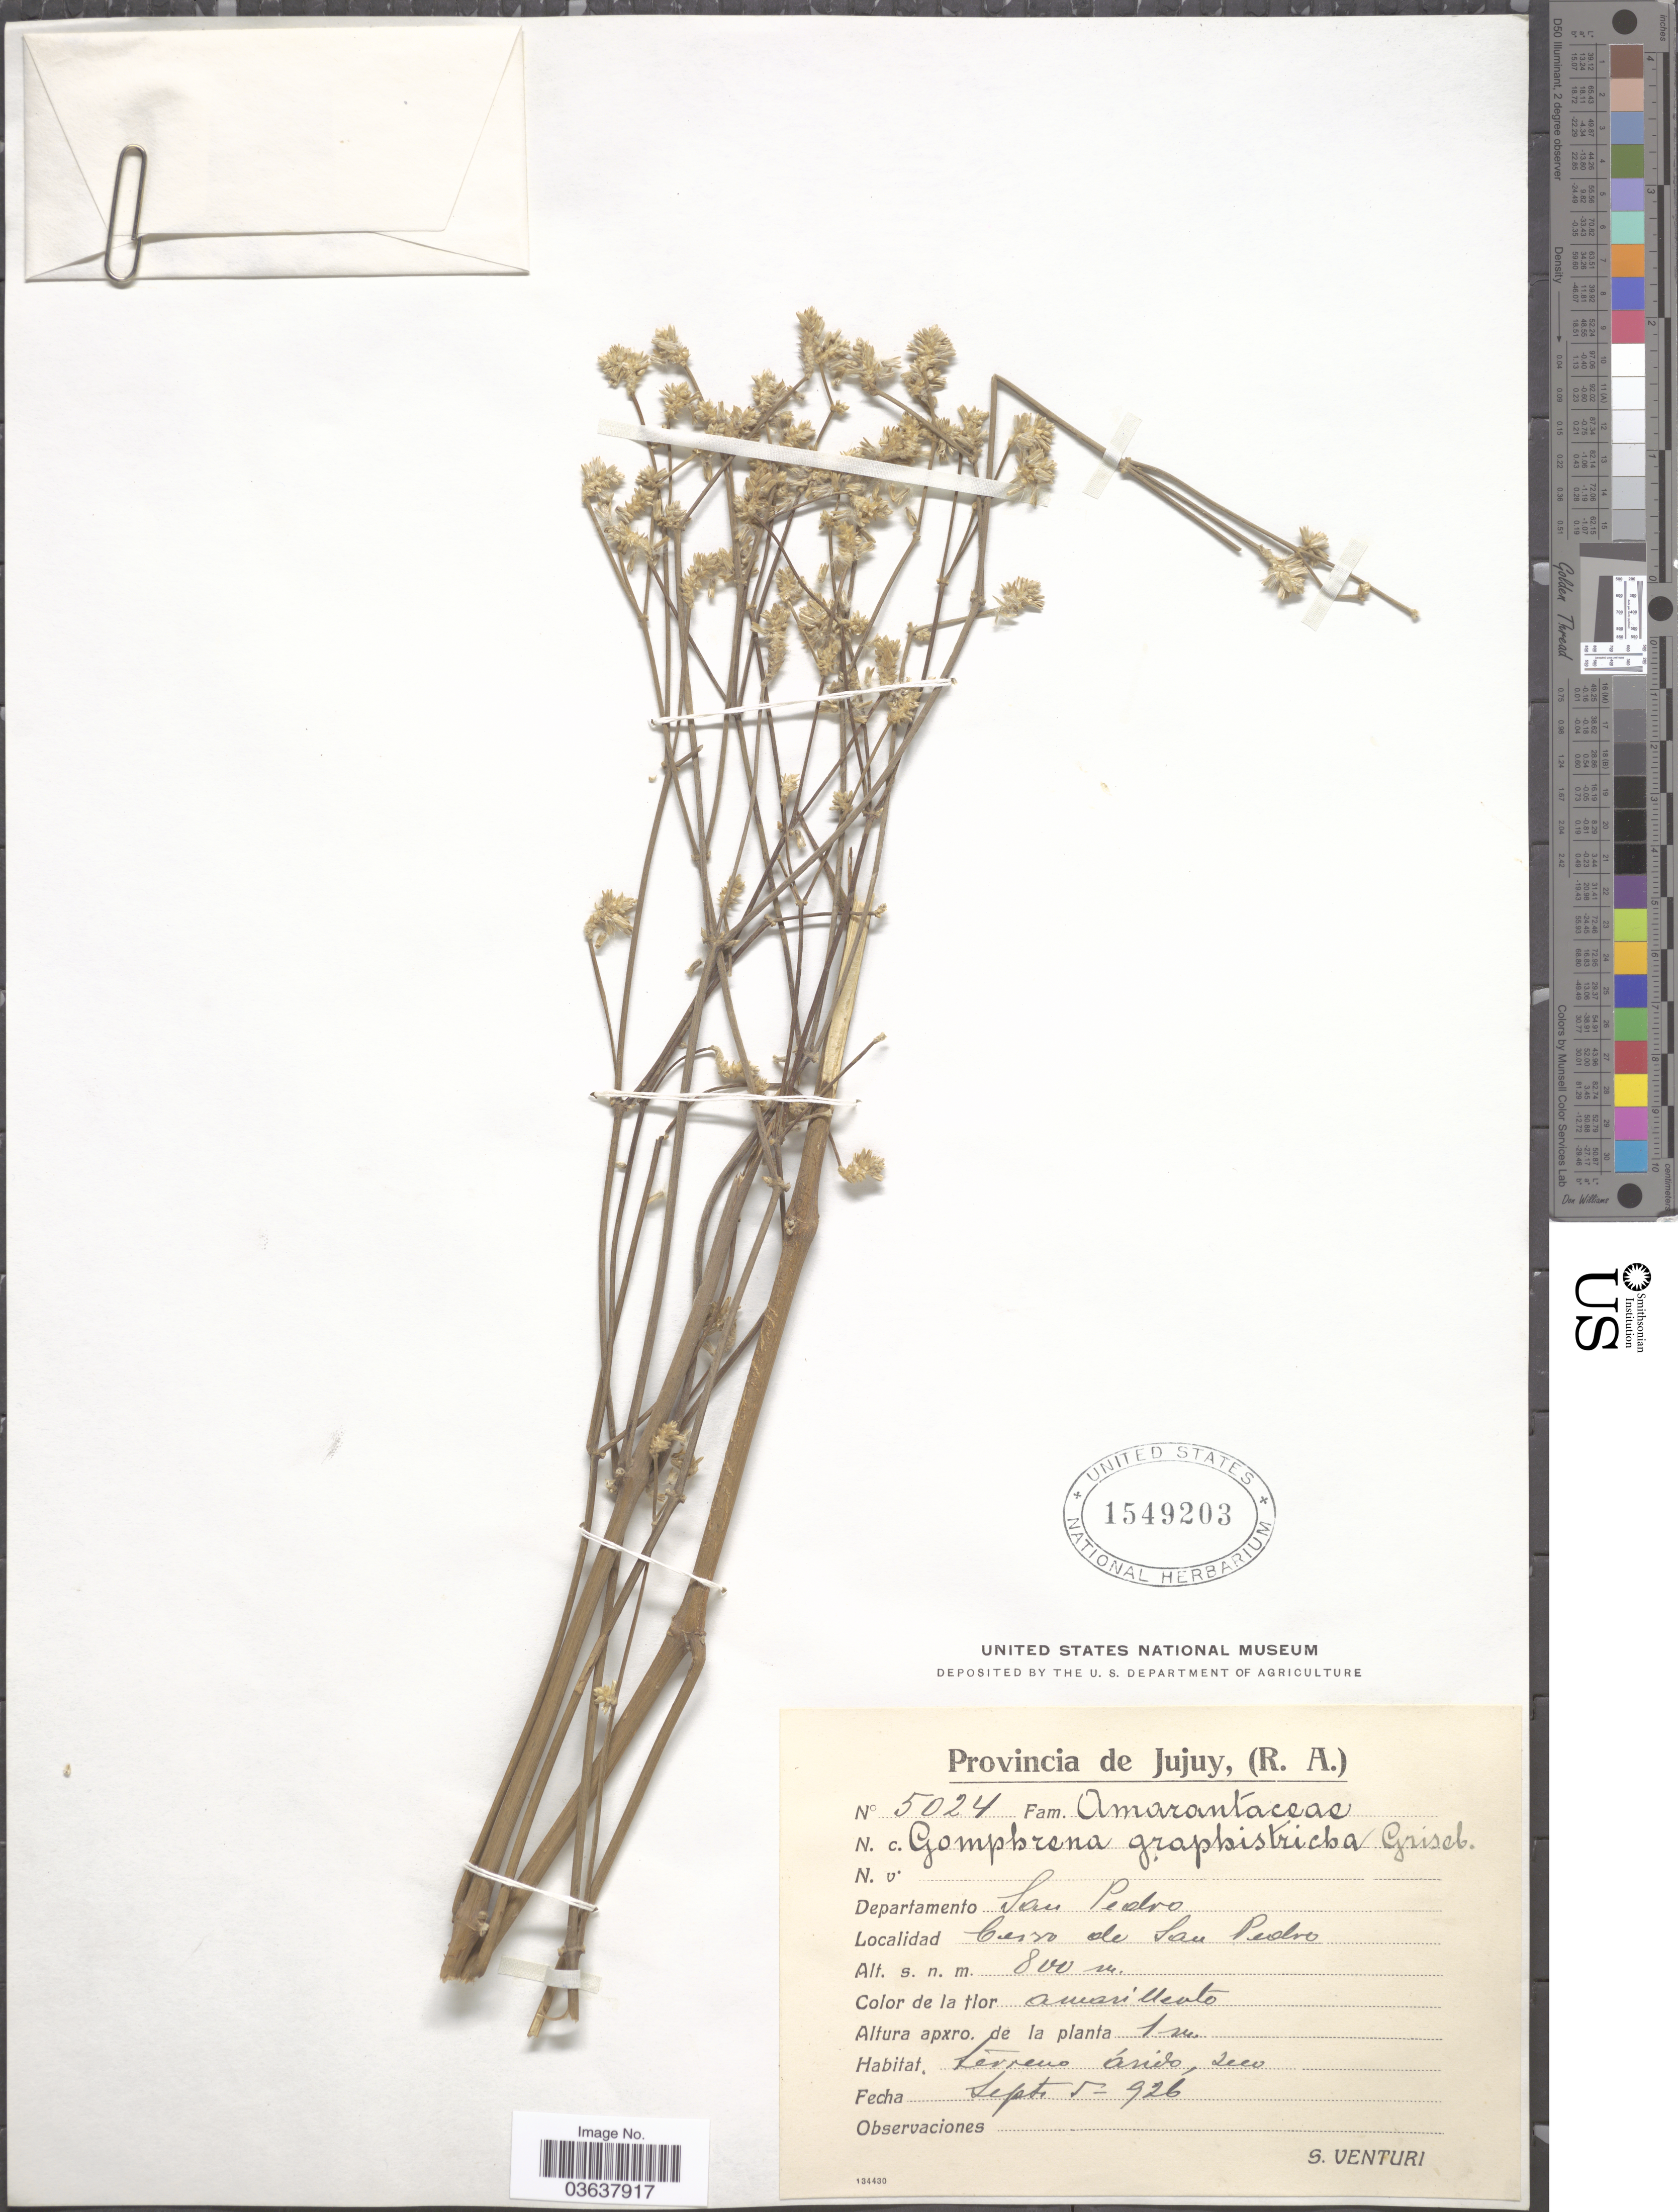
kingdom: Plantae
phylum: Tracheophyta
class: Magnoliopsida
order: Caryophyllales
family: Amaranthaceae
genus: Gomphrena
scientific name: Gomphrena gnaphiotricha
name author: Griseb.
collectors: S. Venturi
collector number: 5024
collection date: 1926-09-05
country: Argentina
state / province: Jujuy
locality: Departamento San Pedro. Cerro de San Pedro.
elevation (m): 800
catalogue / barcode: US 1549203